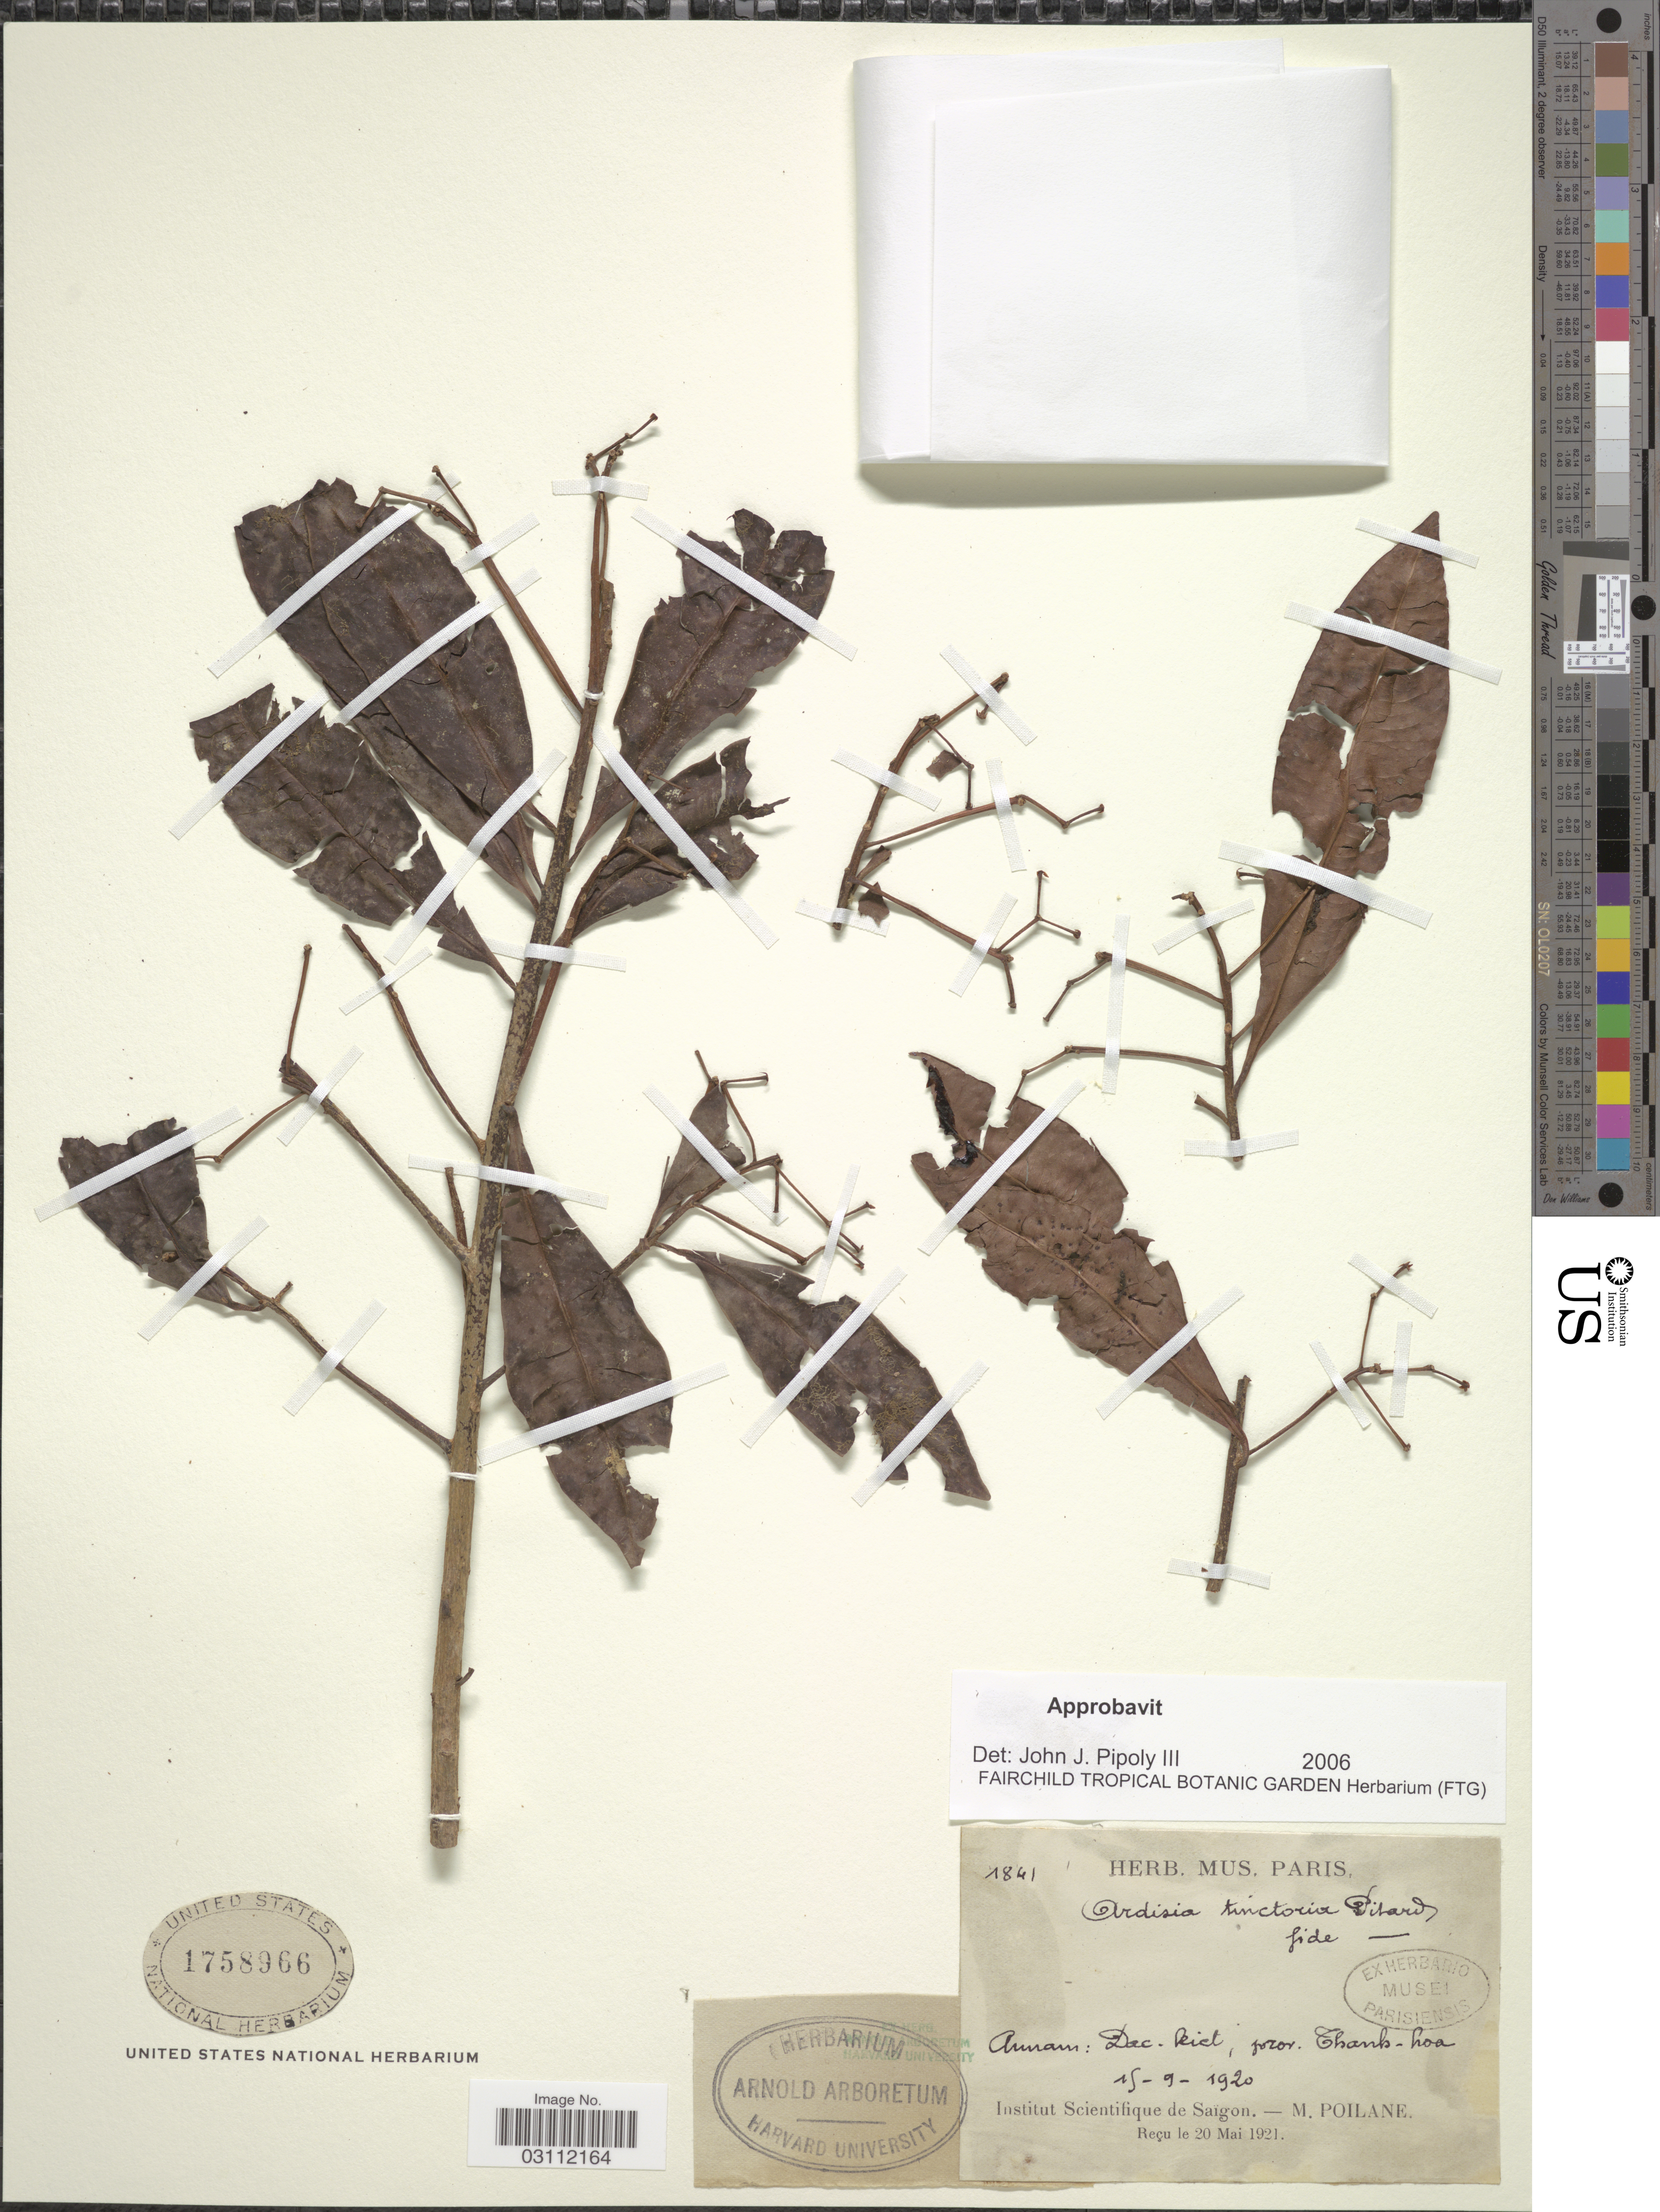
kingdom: Plantae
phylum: Tracheophyta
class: Magnoliopsida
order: Ericales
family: Primulaceae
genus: Ardisia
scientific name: Ardisia tinctoria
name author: Pit.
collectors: M. Poilane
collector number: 1841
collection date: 1920-09-15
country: Vietnam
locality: Annam: Dac-kiet, prov. Chanb-hoa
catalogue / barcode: US 1758966